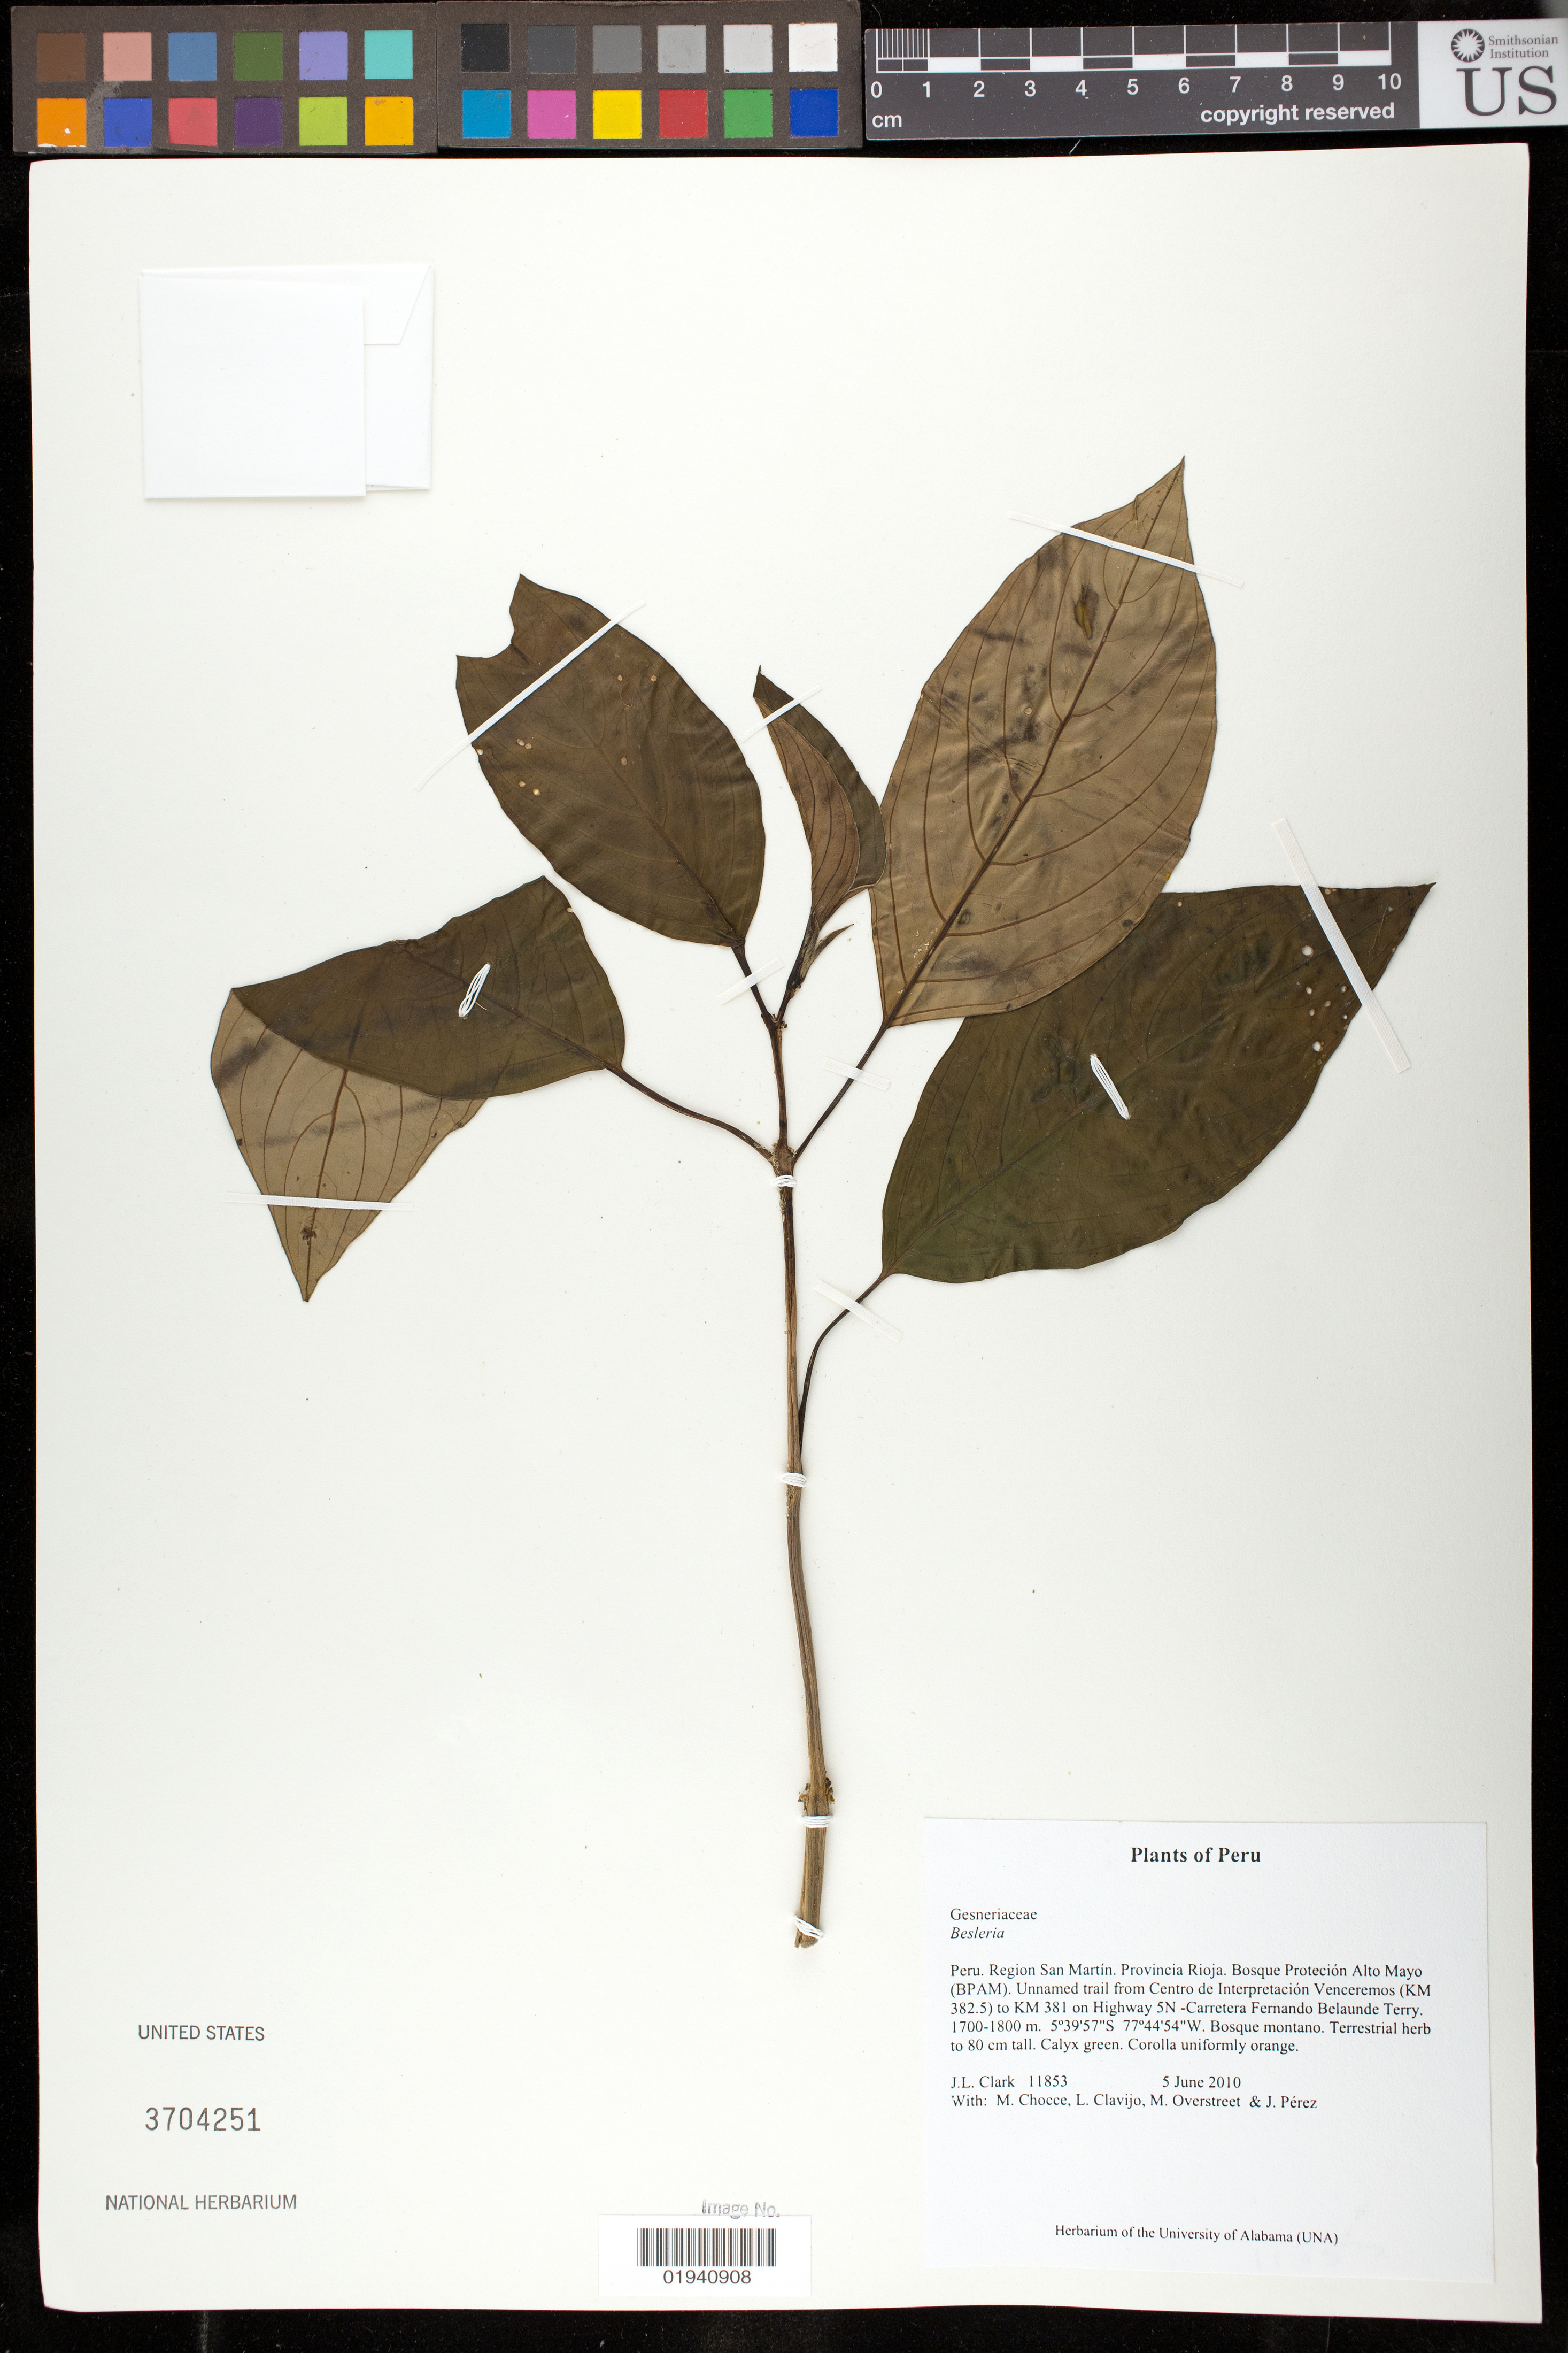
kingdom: Plantae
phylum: Tracheophyta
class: Magnoliopsida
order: Lamiales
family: Gesneriaceae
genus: Besleria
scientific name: Besleria sp.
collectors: J. L. Clark, M. Chocce, L. Clavijo, M. Overstreet & J. Perez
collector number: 11853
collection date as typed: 5 Jun 2010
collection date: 2010-06-05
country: Peru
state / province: San Martín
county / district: Rioja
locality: Bosque Protecion Alto Mayo (BPAM). Unnamed trail from Centro de Interpretacion Venceremos (KM 382.5) to KM 381 on Highway 5N. Carretera Fernando Belaunde Terry.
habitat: Bosque montano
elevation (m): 1700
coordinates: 5 39 57 S, 77 44 54 W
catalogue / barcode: US 3704251